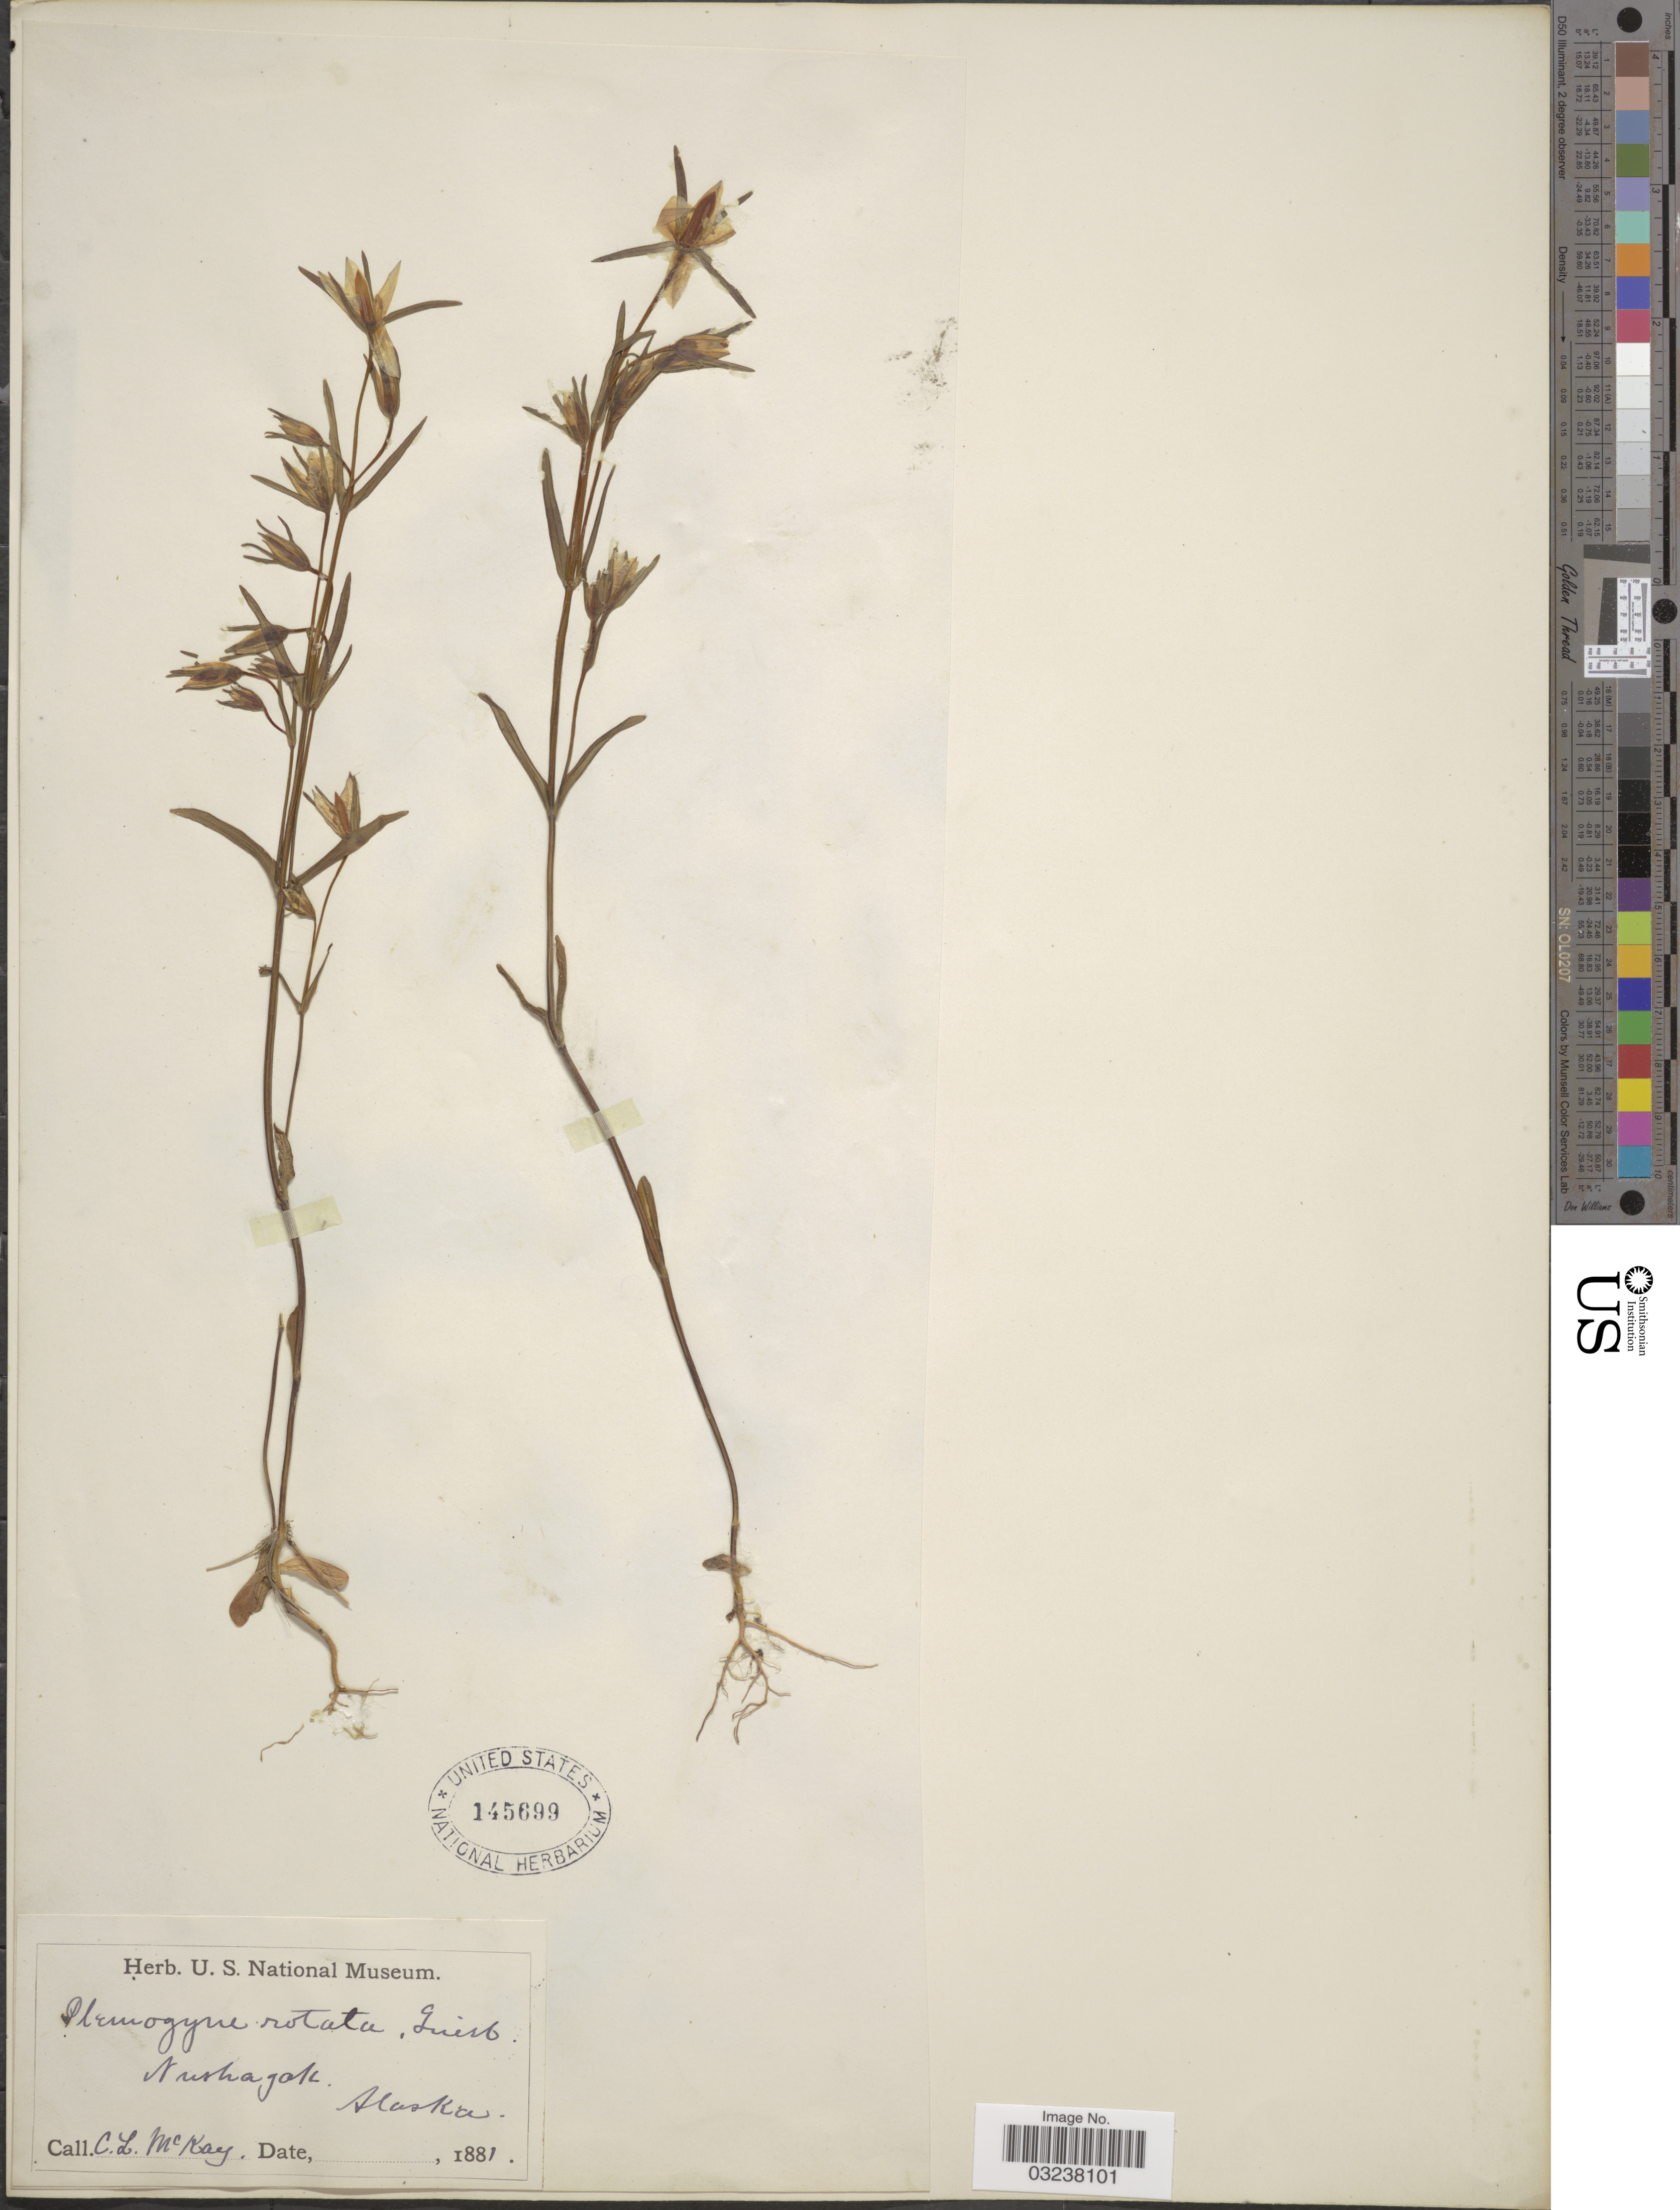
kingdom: Plantae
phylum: Tracheophyta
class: Magnoliopsida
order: Gentianales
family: Gentianaceae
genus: Lomatogonium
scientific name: Lomatogonium rotatum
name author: (L.) Fr.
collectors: C. McKay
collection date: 1881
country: United States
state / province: Alaska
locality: Nushagak.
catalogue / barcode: US 145699